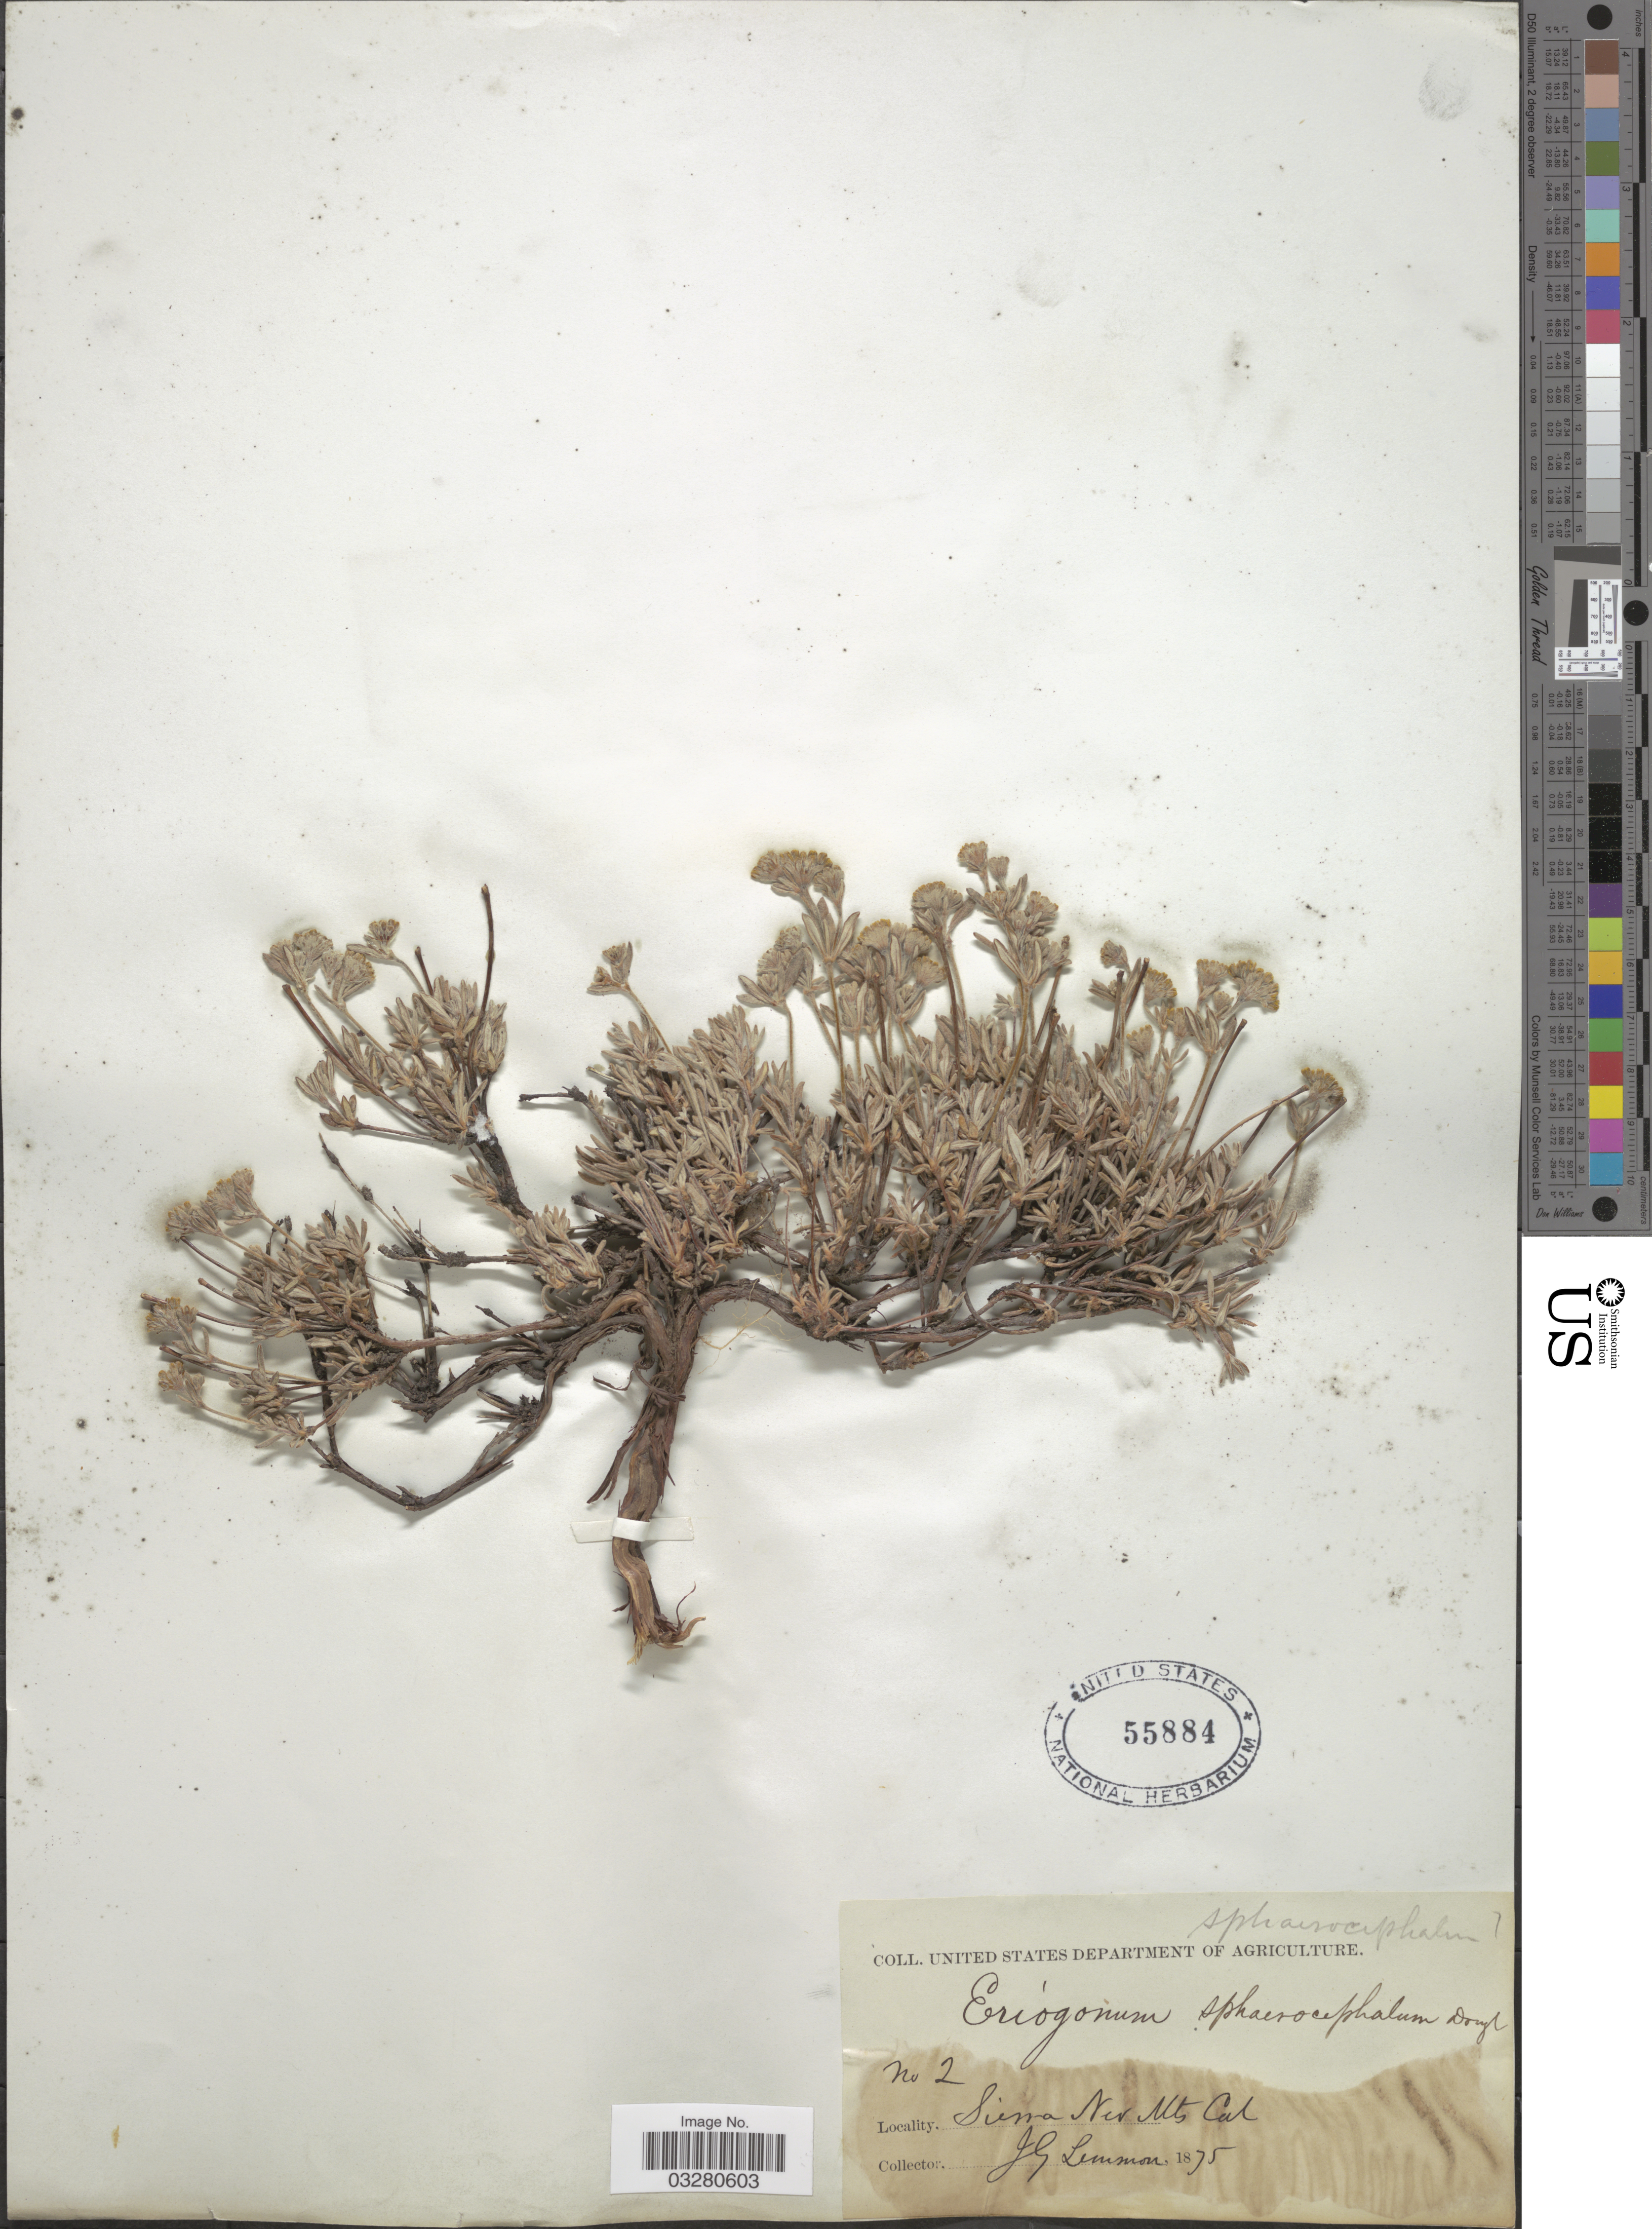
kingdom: Plantae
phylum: Tracheophyta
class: Magnoliopsida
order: Caryophyllales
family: Polygonaceae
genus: Eriogonum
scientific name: Eriogonum sphaerocephalum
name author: Benth. & Douglas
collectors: J. Lemmon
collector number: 2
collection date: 1875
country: United States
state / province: California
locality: Sierra Nev Mts.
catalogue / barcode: US 55884